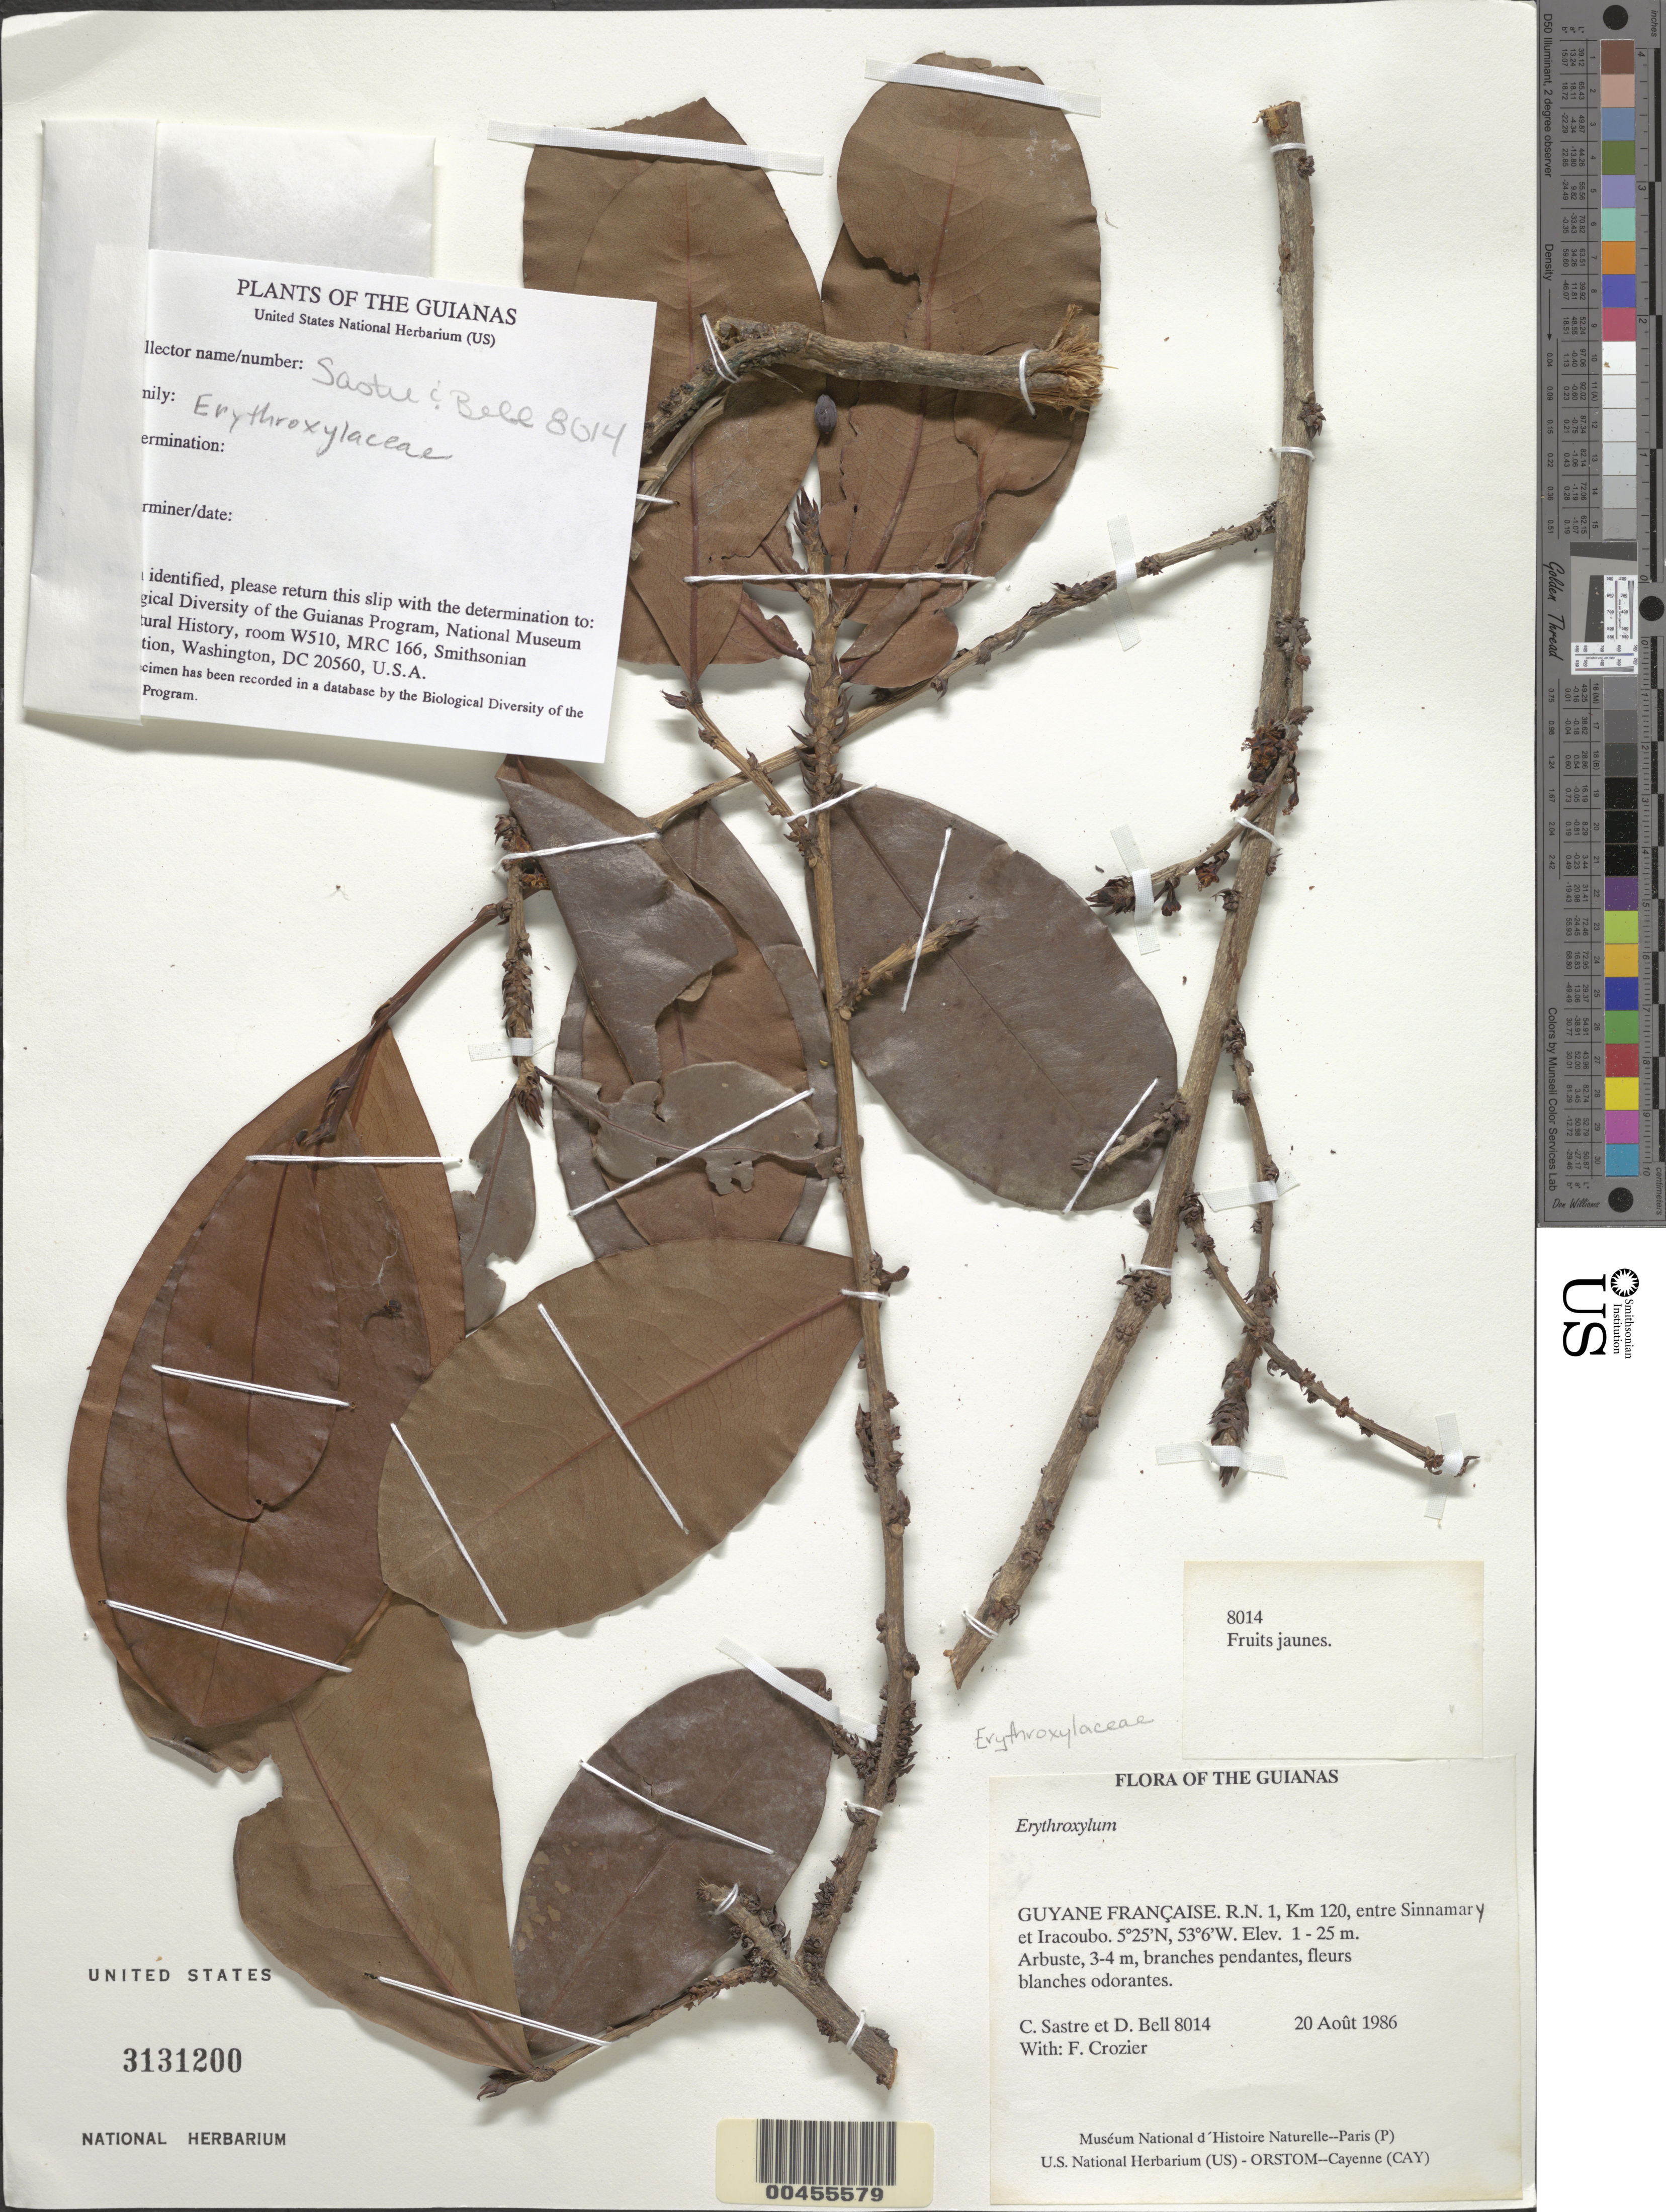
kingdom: Plantae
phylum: Tracheophyta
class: Magnoliopsida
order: Malpighiales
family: Erythroxylaceae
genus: Erythroxylum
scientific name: Erythroxylum sp.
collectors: C. H. L. Sastre, D. A. Bell & F. Crozier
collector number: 8014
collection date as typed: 20 August 1986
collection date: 1986-08-20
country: French Guiana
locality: R.N. 1, Km 120, entre Sinnamary et Iracoubo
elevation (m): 1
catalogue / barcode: US 3131200